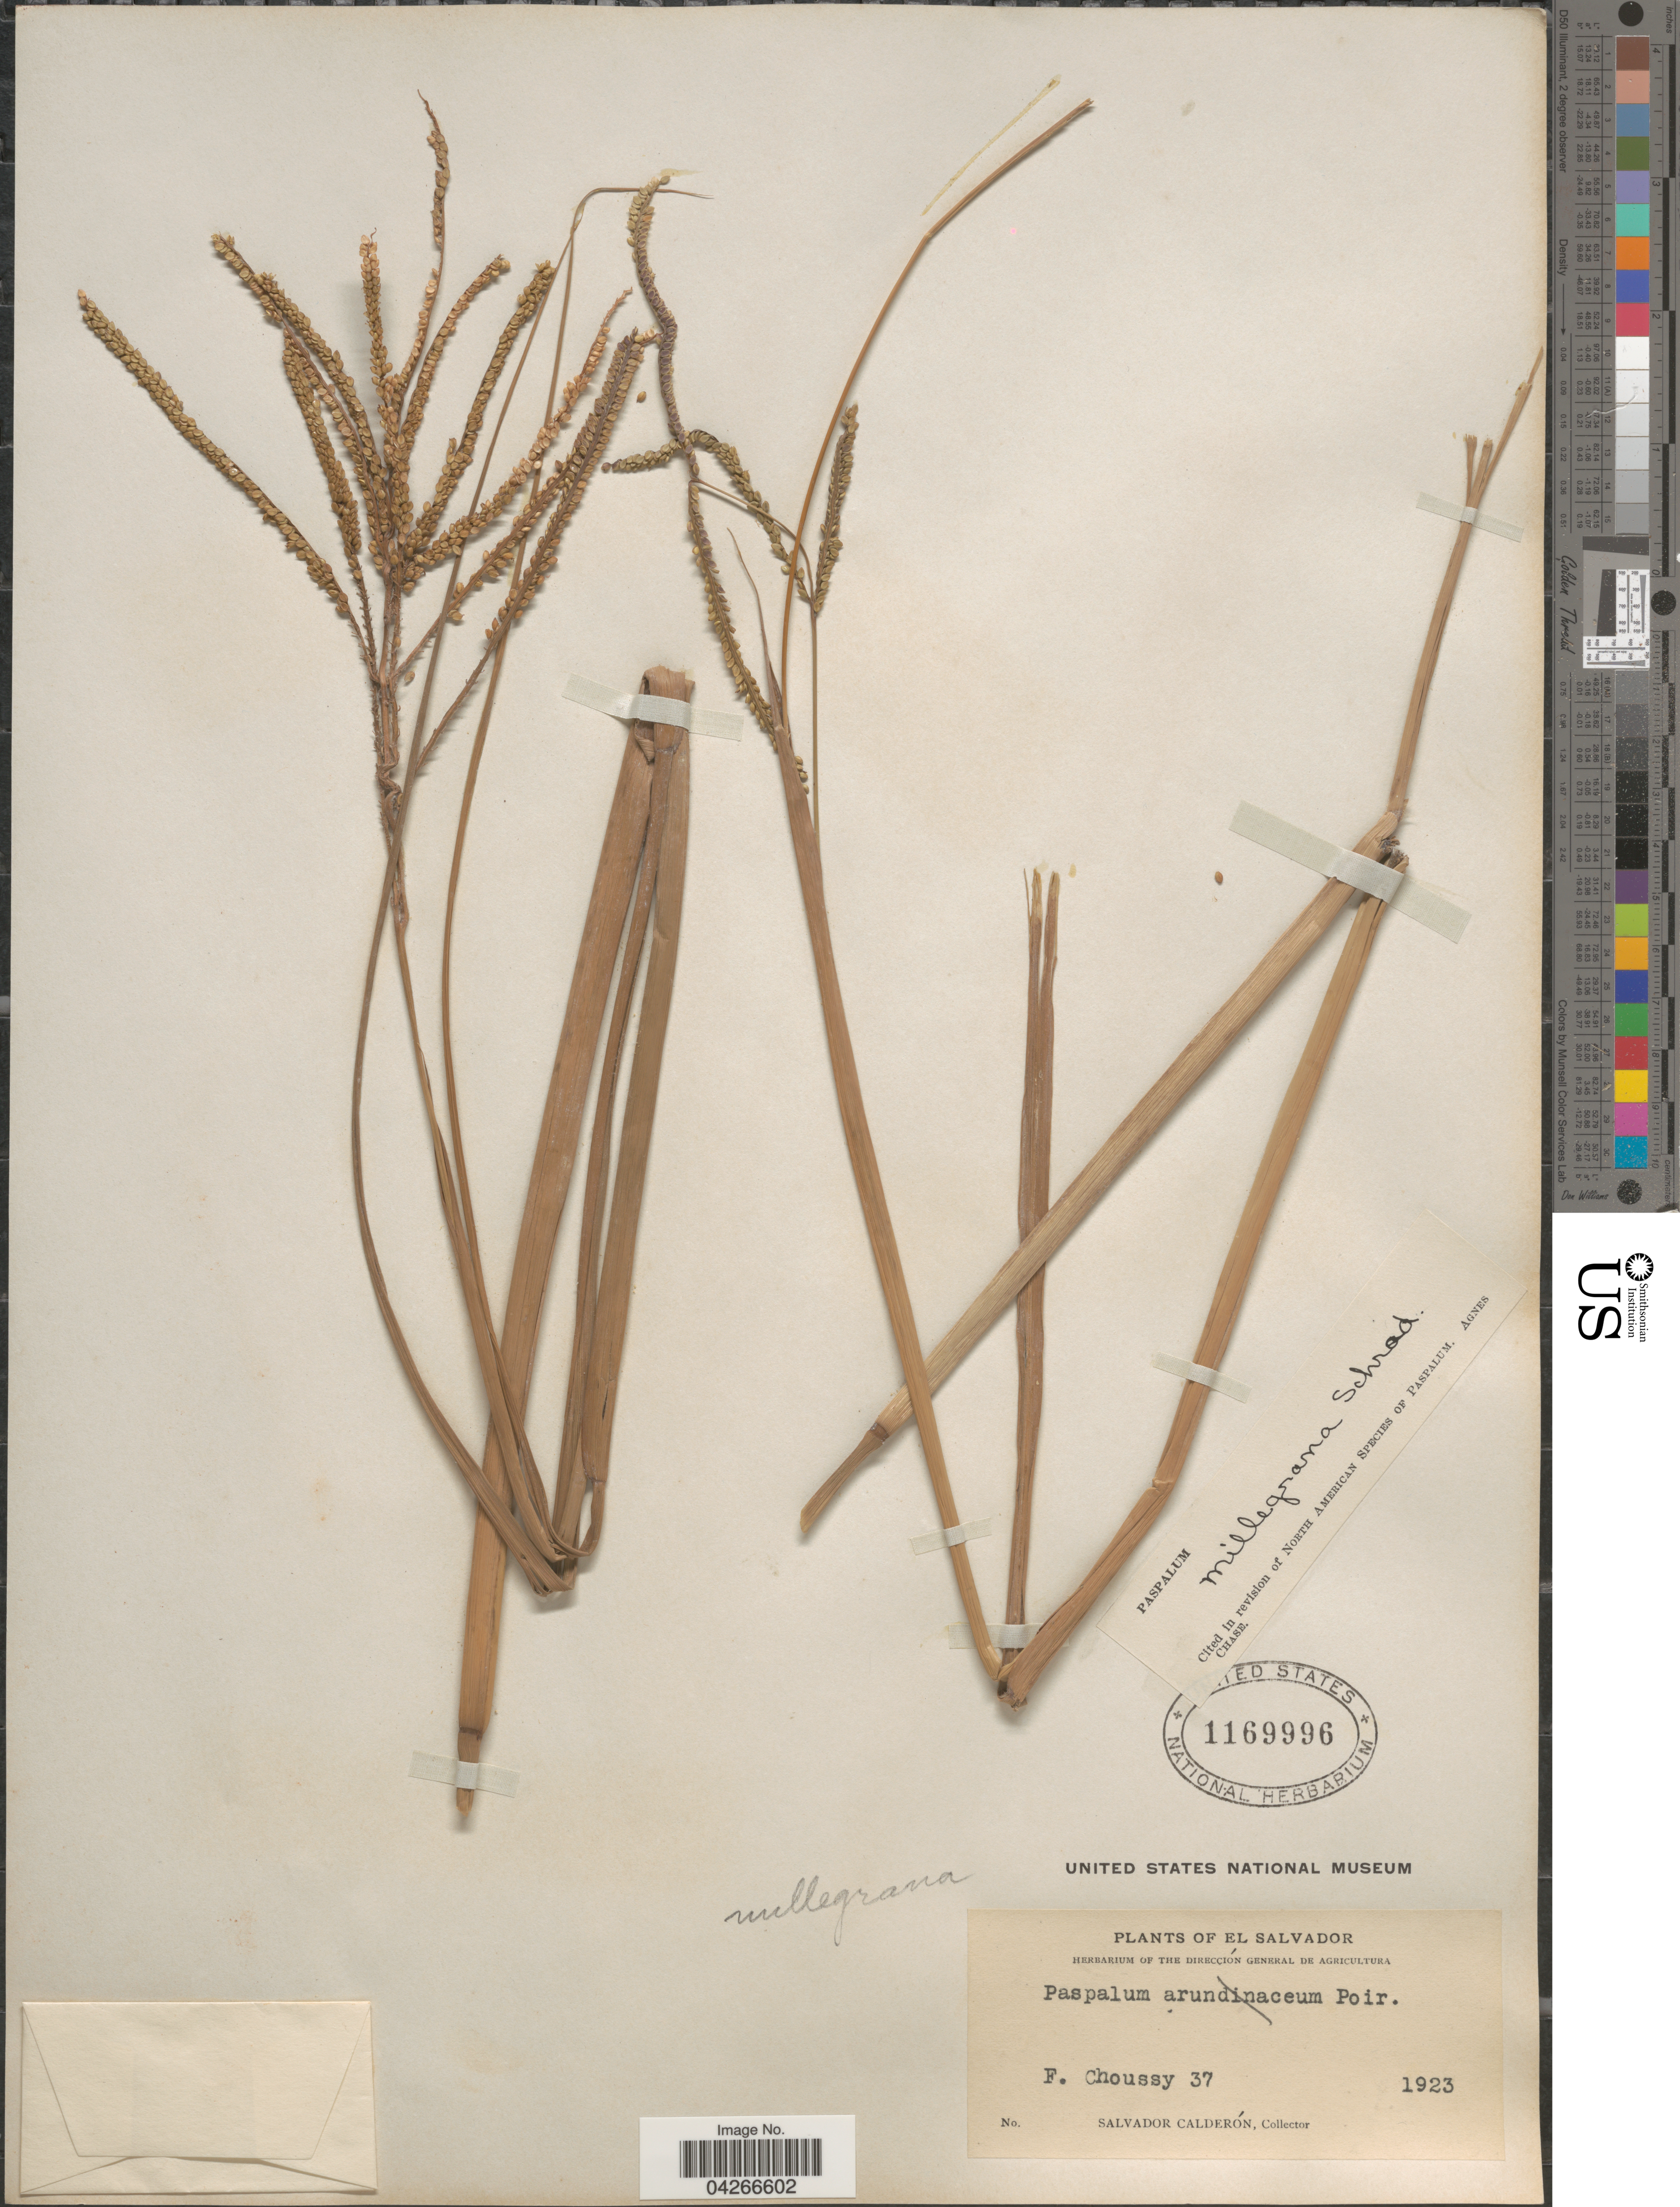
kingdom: Plantae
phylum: Tracheophyta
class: Liliopsida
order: Poales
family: Poaceae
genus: Paspalum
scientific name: Paspalum millegrana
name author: Schrad.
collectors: S. Calderón & F. Choussy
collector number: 37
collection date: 1923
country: El Salvador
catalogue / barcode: US 1169996